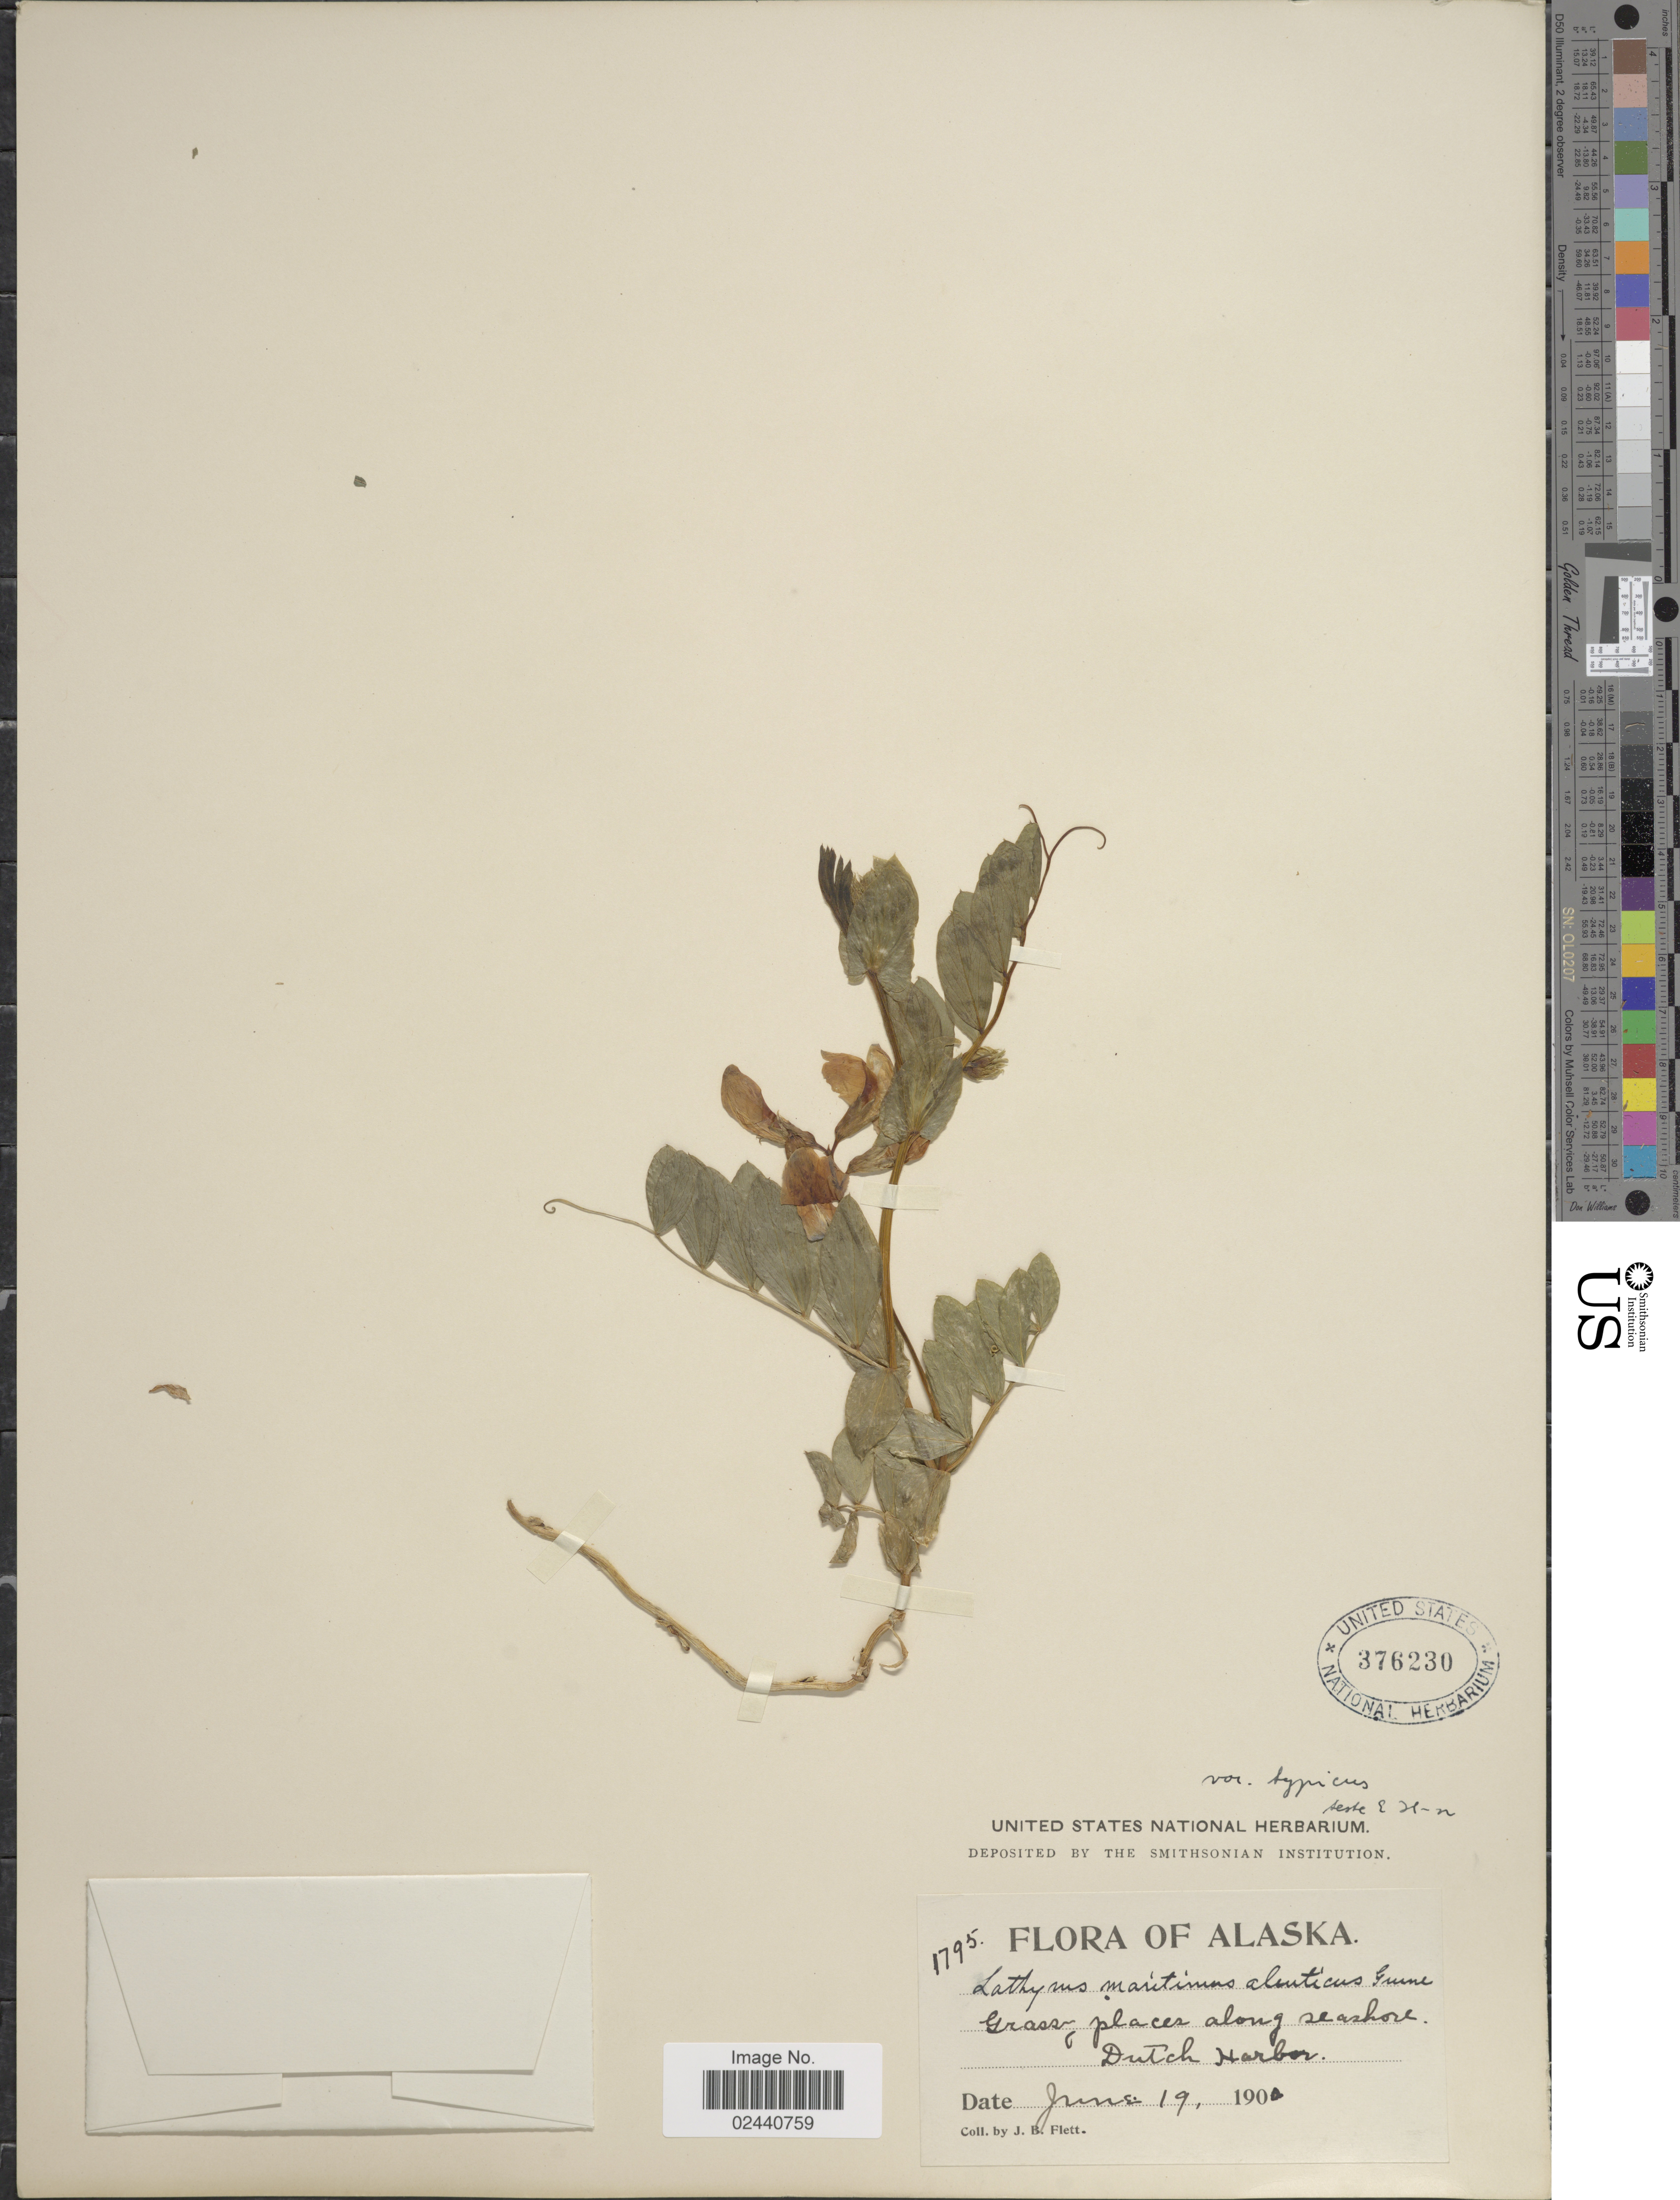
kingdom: Plantae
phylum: Tracheophyta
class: Magnoliopsida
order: Fabales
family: Fabaceae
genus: Lathyrus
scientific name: Lathyrus japonicus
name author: Willd.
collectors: J. Flett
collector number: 1795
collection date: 1900-06-19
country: United States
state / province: Alaska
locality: Dutch Harbor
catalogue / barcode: US 376230